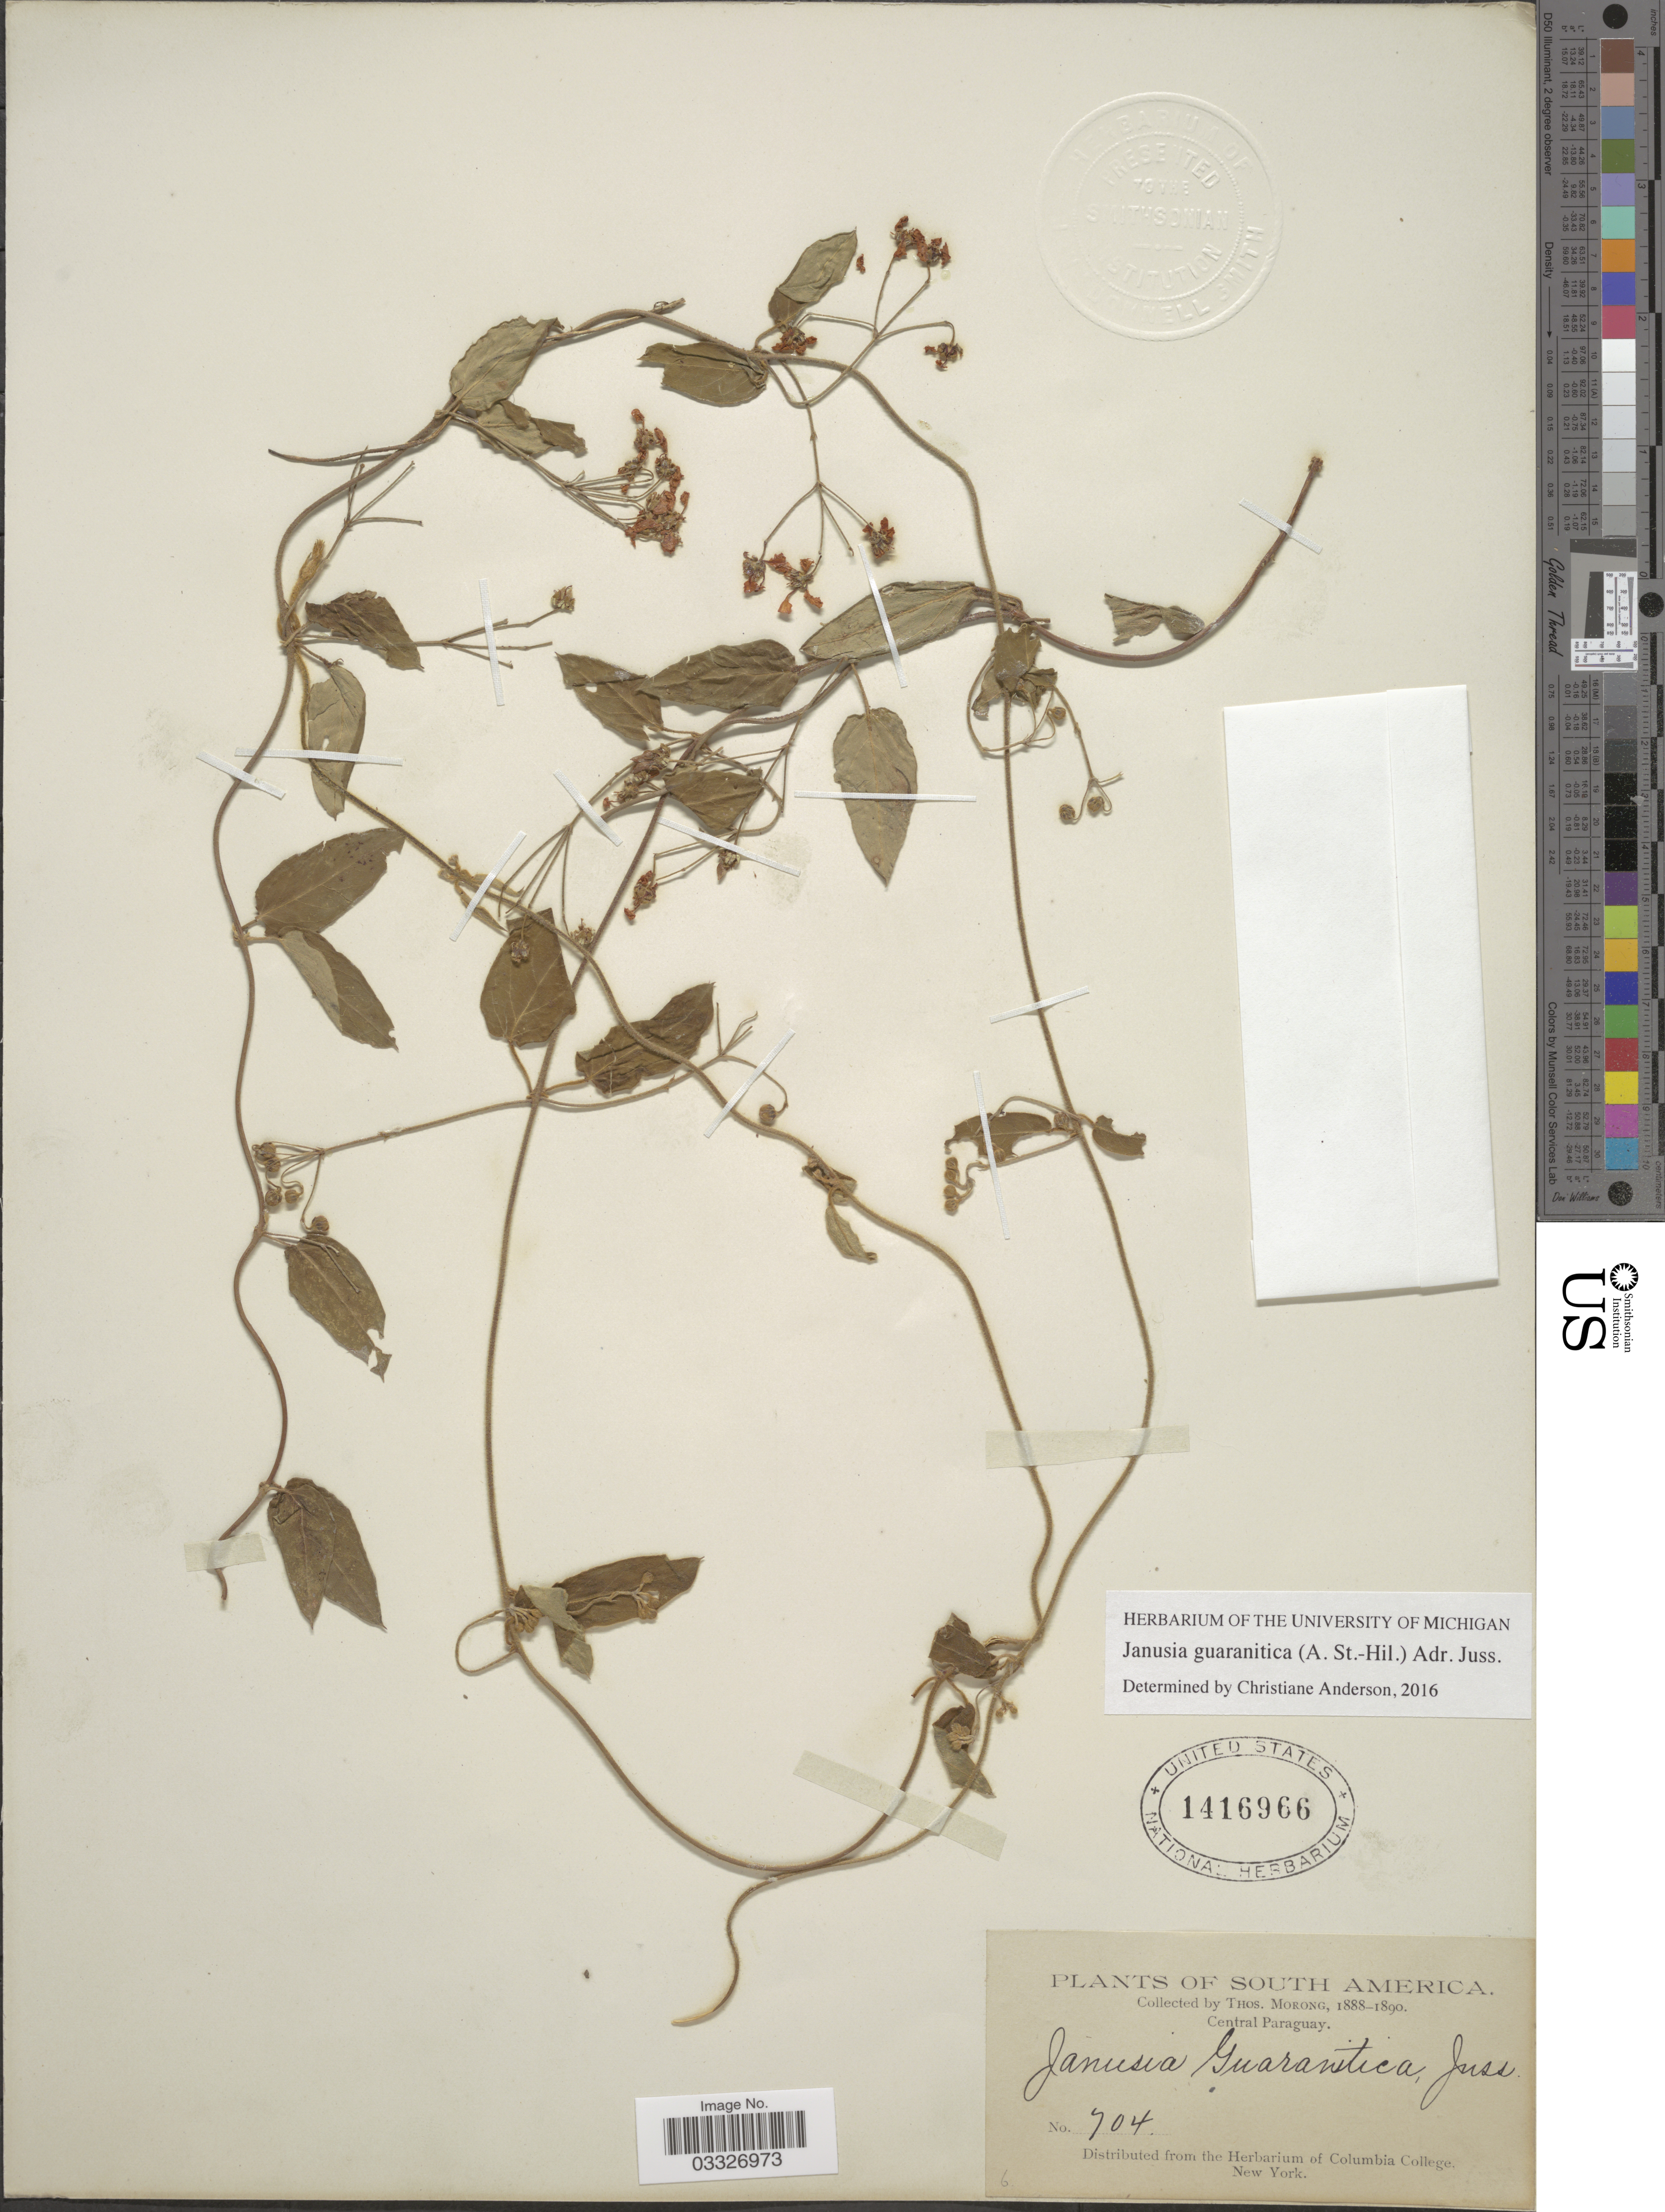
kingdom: Plantae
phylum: Tracheophyta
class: Magnoliopsida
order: Malpighiales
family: Malpighiaceae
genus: Janusia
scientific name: Janusia guaranitica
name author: (A. St.-Hil.) A. Juss.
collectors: ex herb. T. Morong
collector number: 704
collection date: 1888/1890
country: Paraguay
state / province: Central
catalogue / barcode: US 1416966